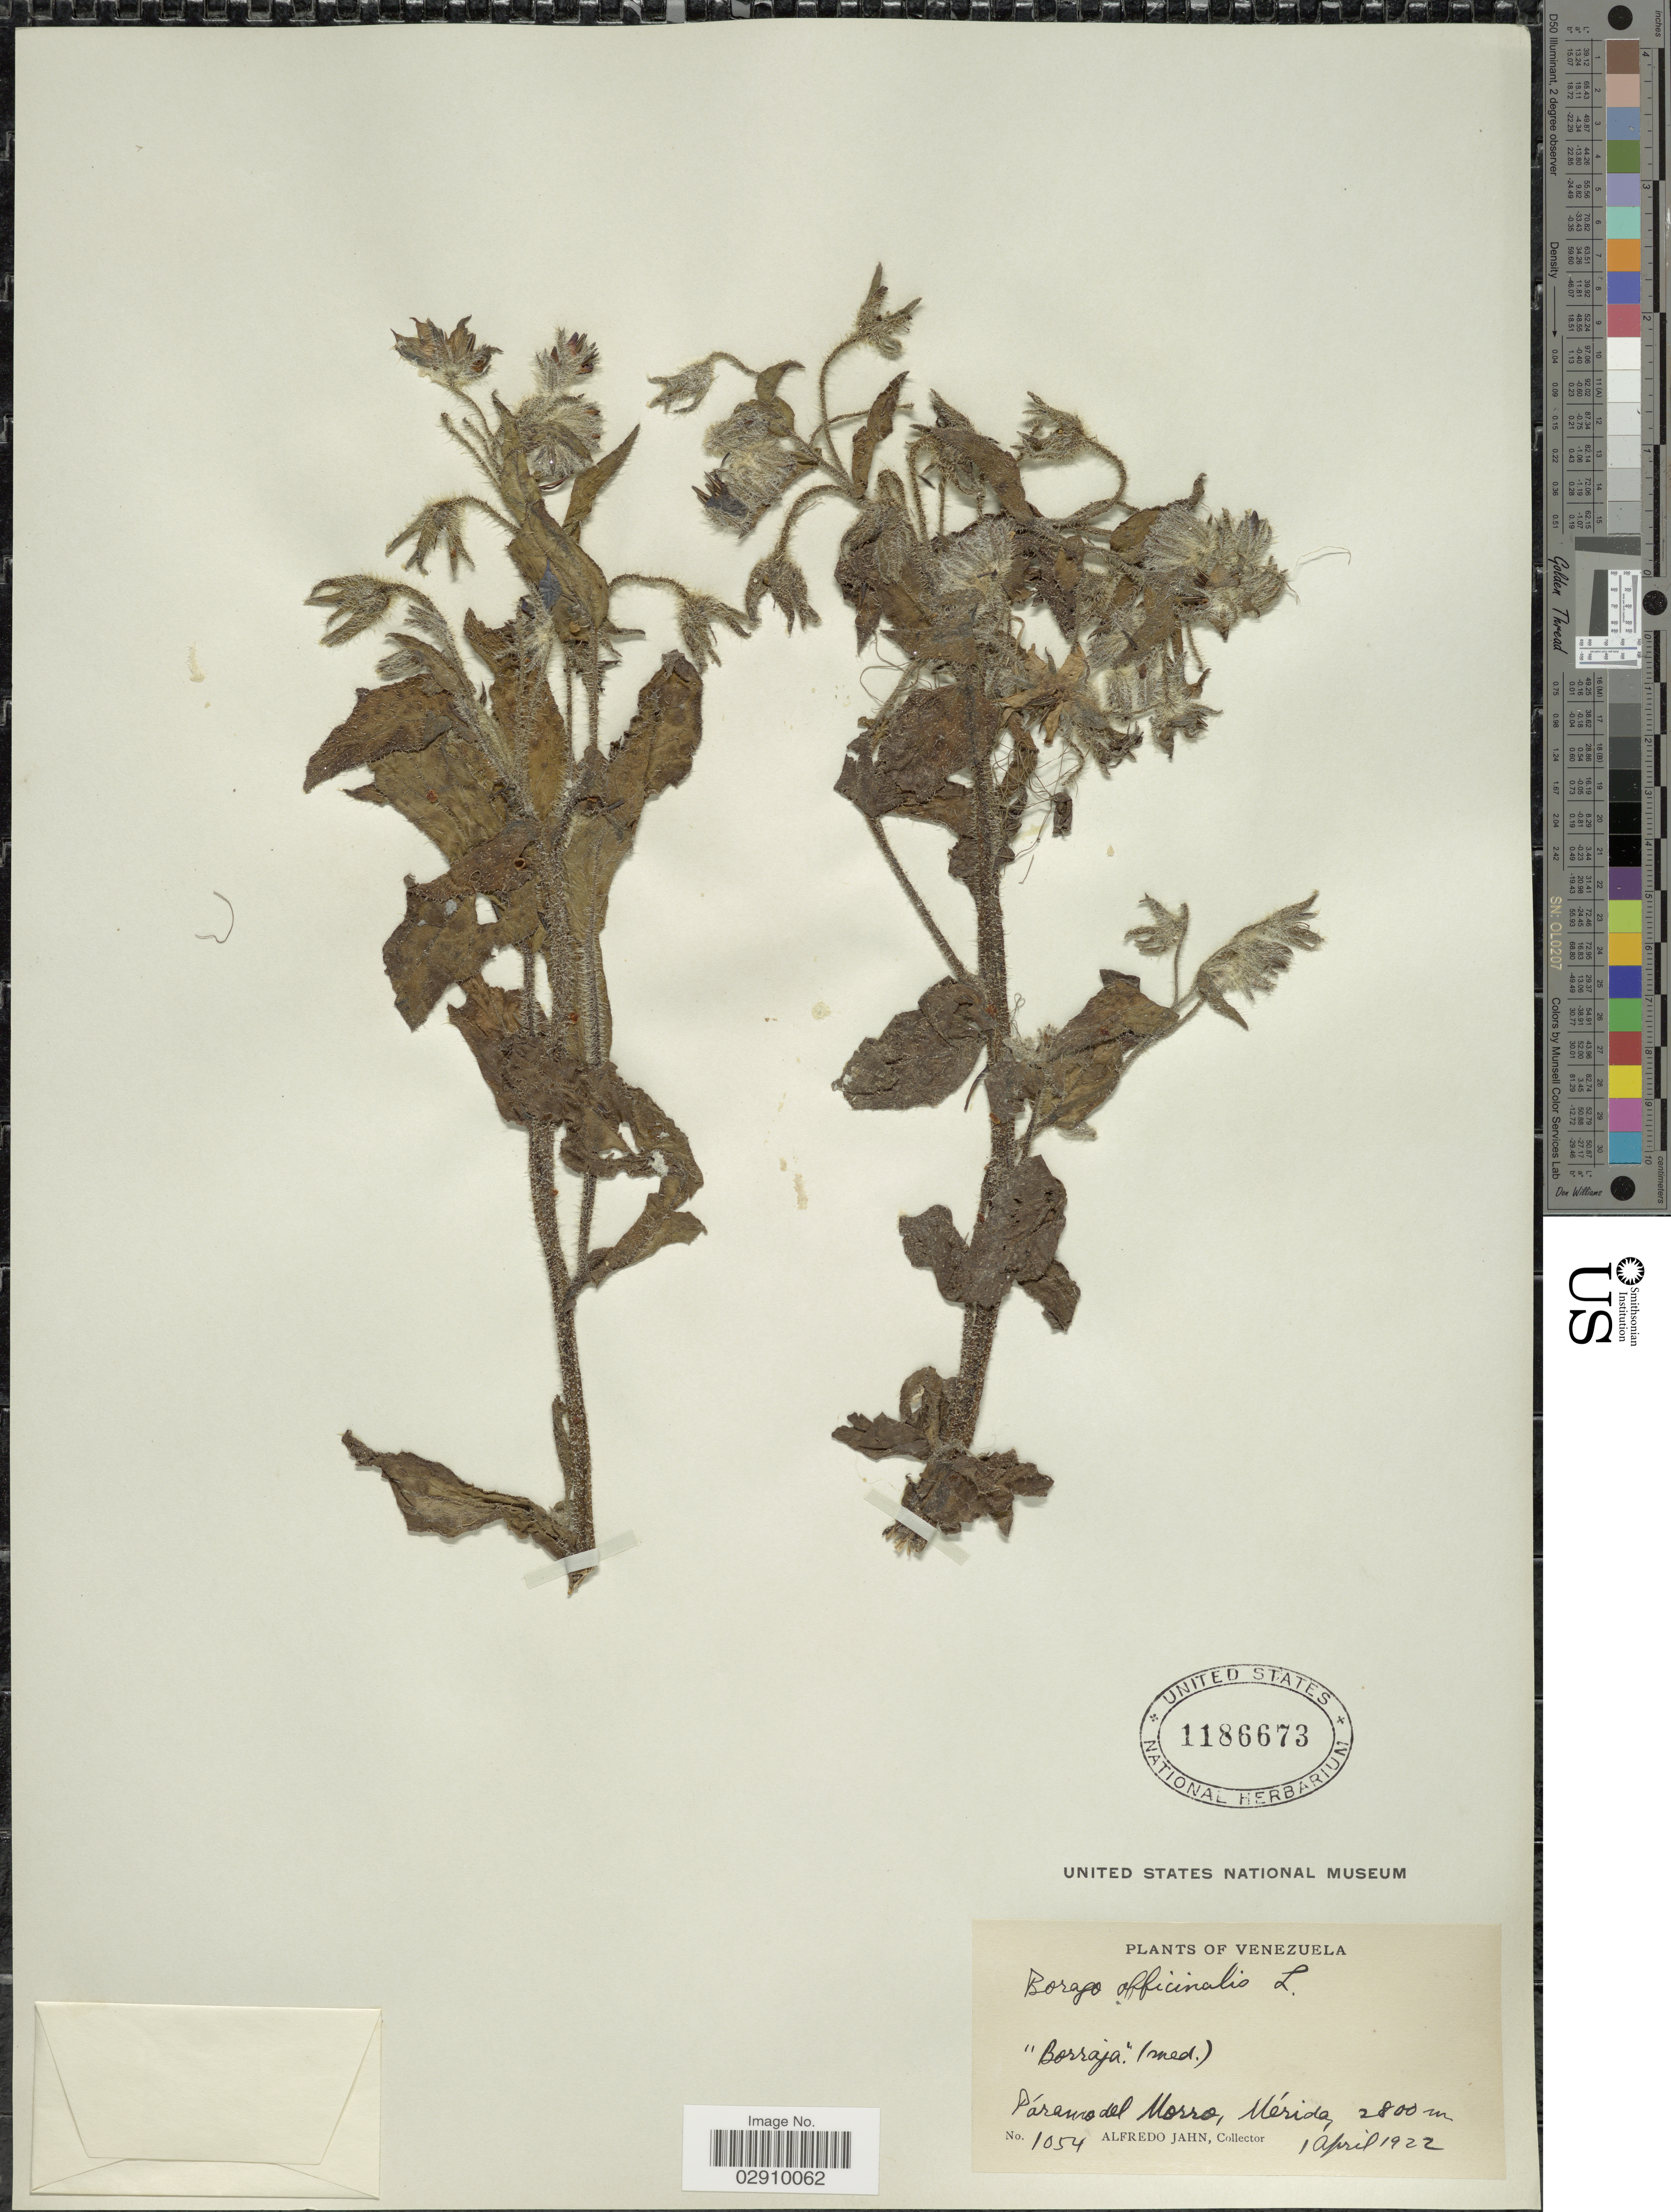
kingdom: Plantae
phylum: Tracheophyta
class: Magnoliopsida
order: Boraginales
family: Boraginaceae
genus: Borago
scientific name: Borago officinalis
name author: L.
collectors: A. Jahn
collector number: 1054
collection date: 1922-04-01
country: Venezuela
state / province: Mérida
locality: Páramo del Morro, Mérida.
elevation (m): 2800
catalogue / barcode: US 1186673